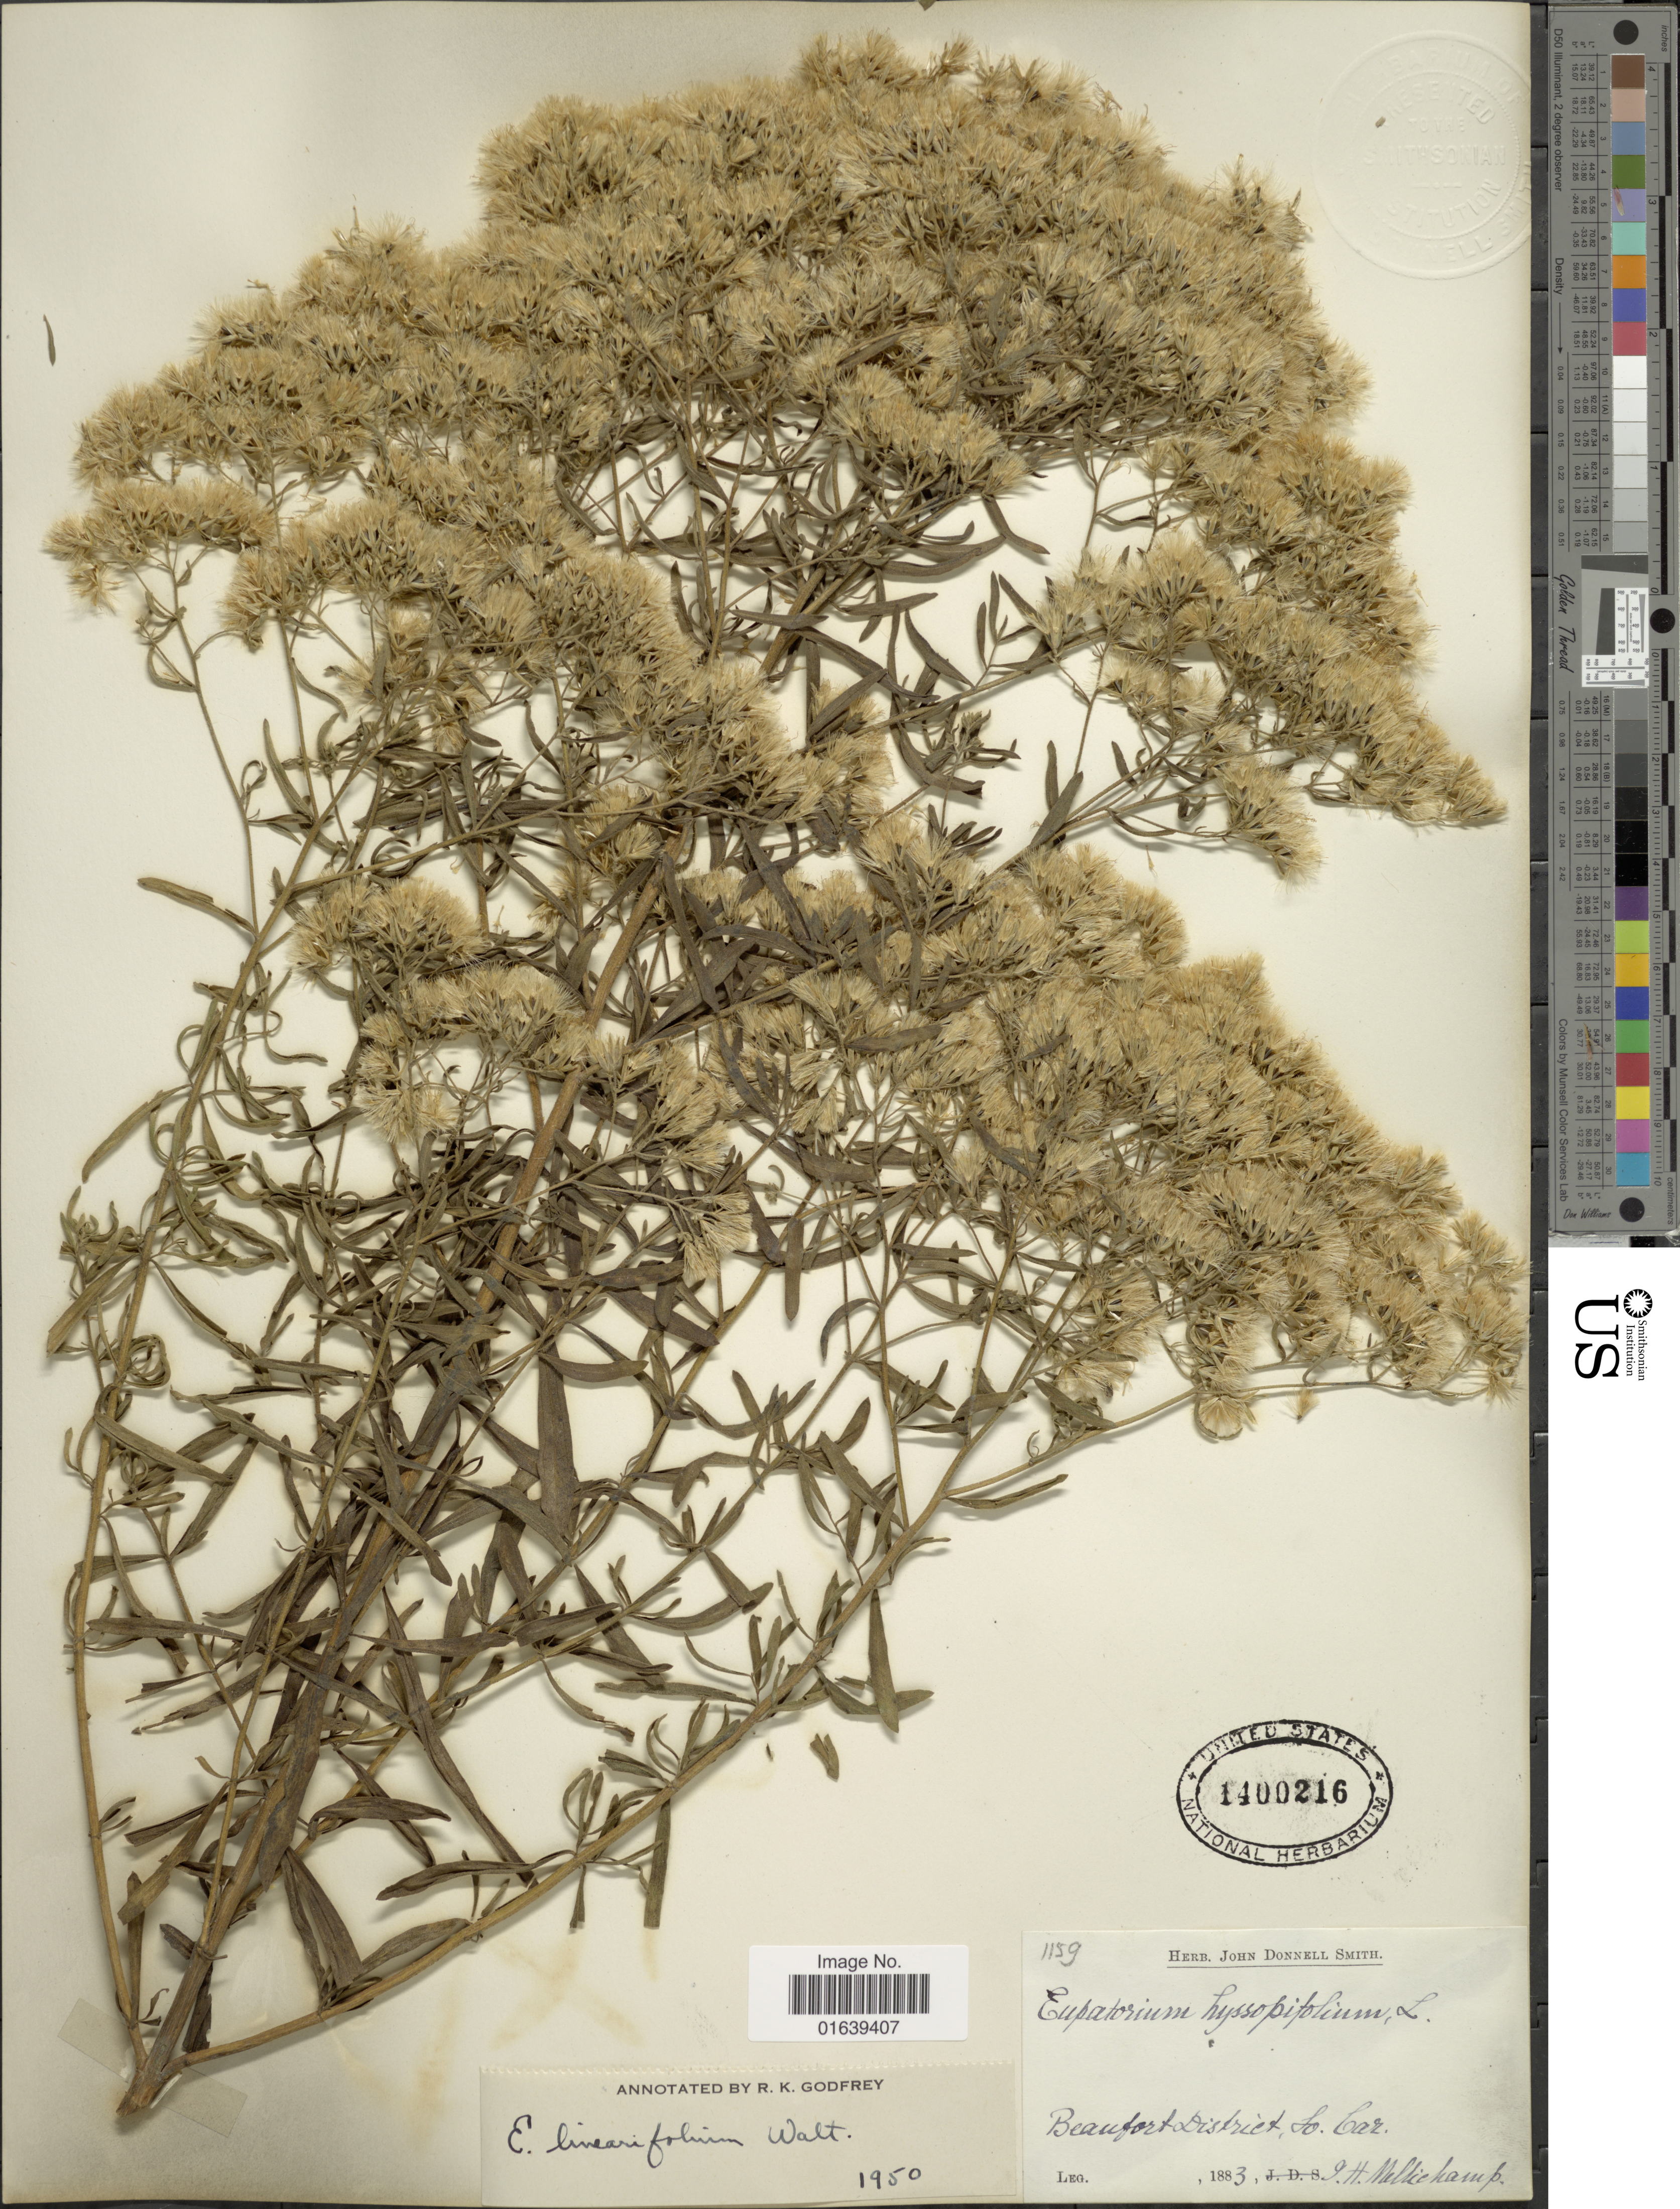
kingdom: Plantae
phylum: Tracheophyta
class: Magnoliopsida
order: Asterales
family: Asteraceae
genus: Eupatorium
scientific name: Eupatorium linearifolium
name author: Walter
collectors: J. H. Mellichamp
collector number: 1159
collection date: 1883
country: United States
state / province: South Carolina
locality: Beaufort District.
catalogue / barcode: US 1400216